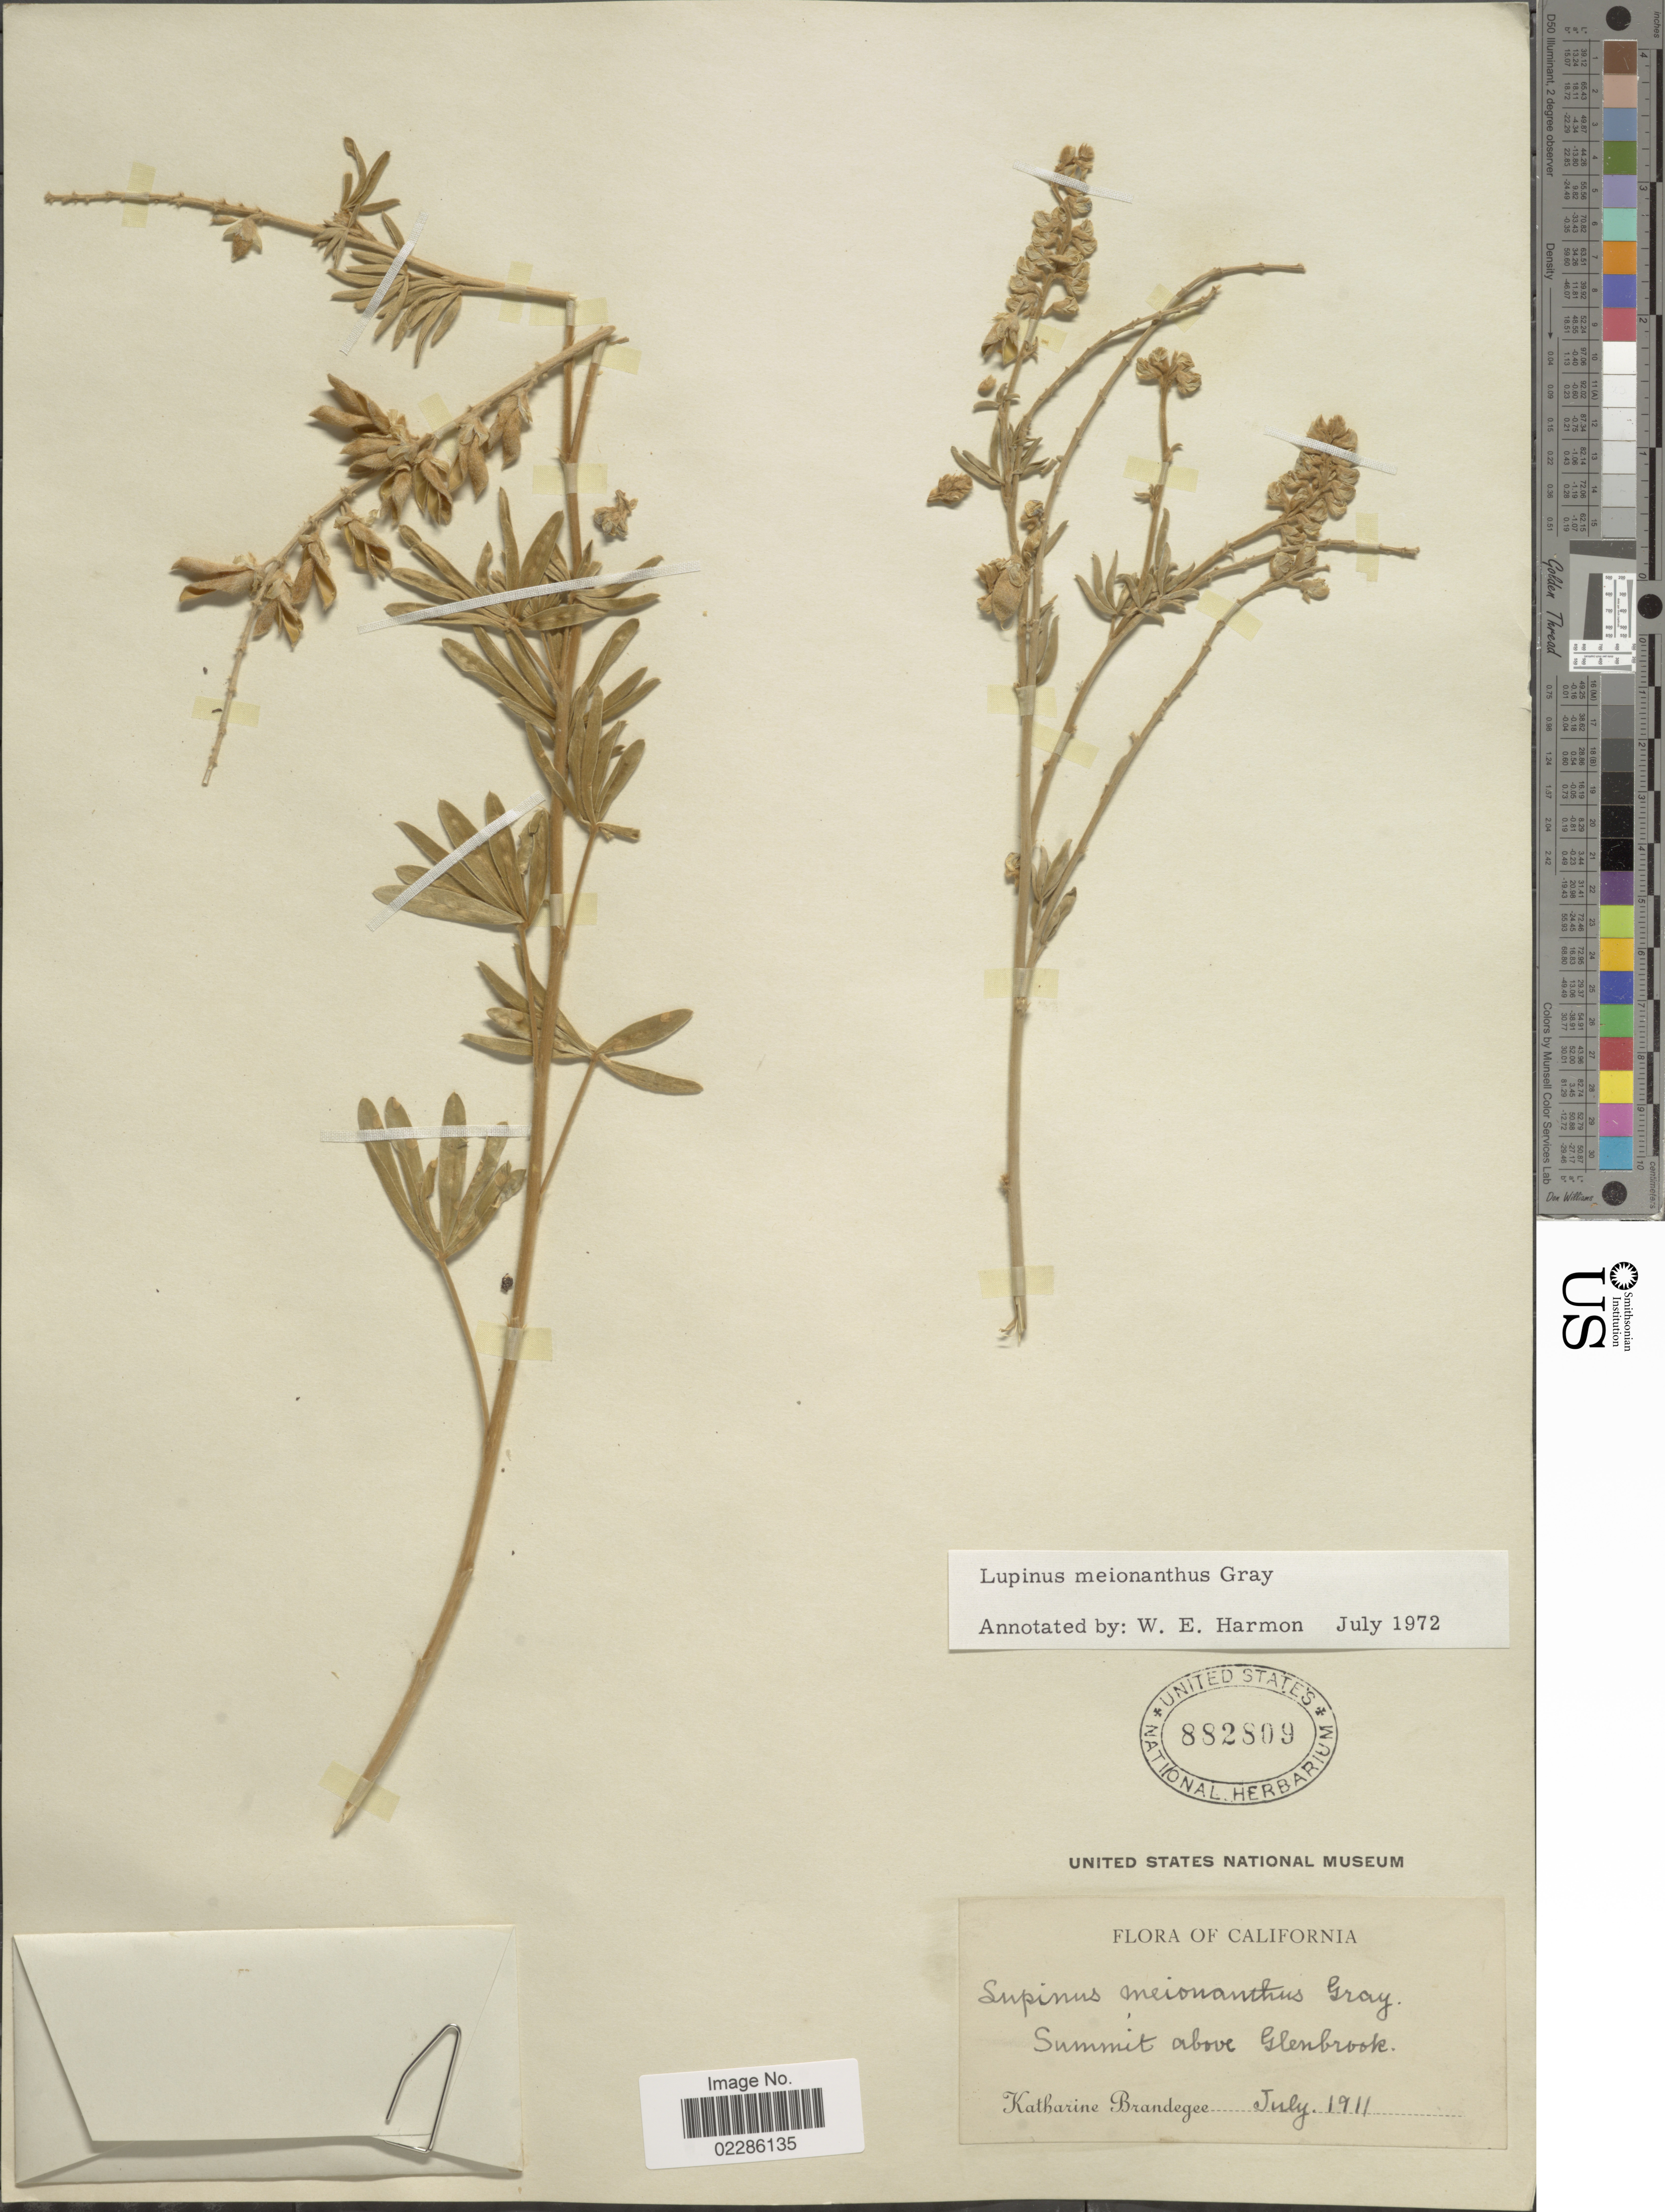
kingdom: Plantae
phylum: Tracheophyta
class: Magnoliopsida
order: Fabales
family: Fabaceae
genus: Lupinus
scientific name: Lupinus meionanthus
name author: A. Gray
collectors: M. K. Brandegee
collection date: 1911-07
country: United States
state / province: California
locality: Summit above Glenbrook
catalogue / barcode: US 882809